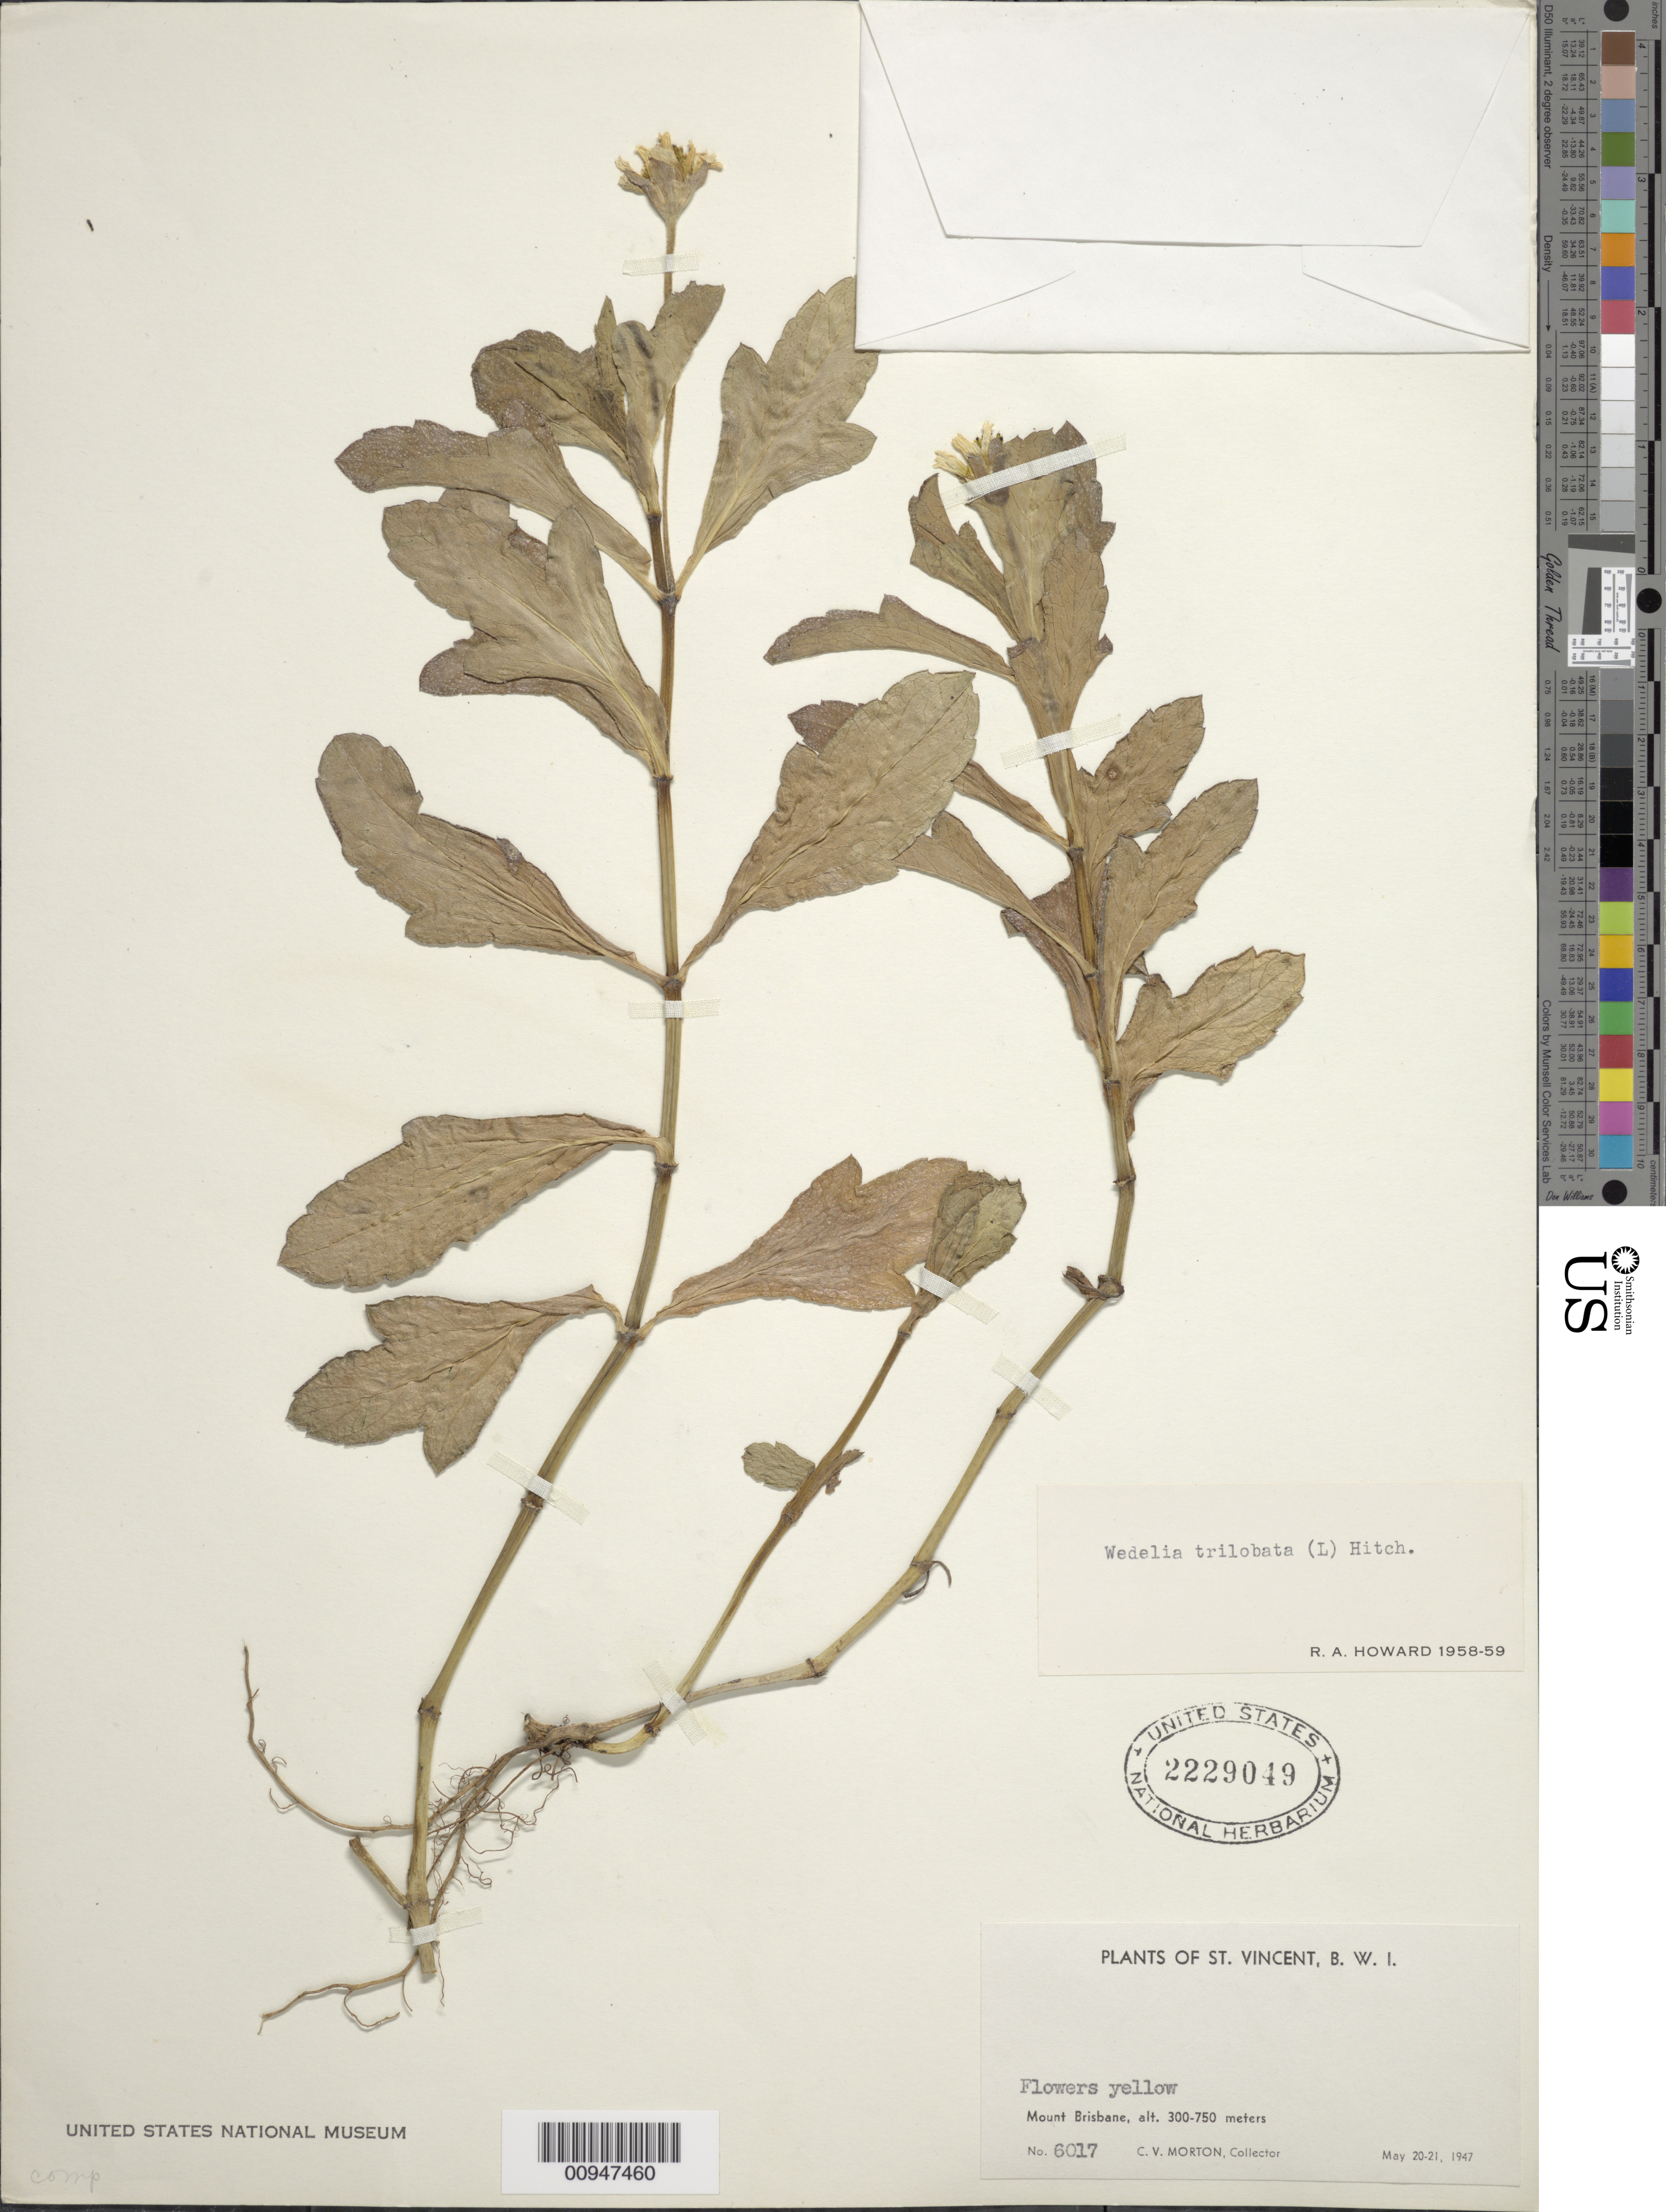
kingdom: Plantae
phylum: Tracheophyta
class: Magnoliopsida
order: Asterales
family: Asteraceae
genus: Sphagneticola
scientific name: Sphagneticola trilobata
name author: (L.) Pruski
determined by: Howard, R. A.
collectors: C. V. Morton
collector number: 6017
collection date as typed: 20 May 1947 to 21 May 1947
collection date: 1947-05-20/1947-05-21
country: St. Vincent - Grenadines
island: St. Vincent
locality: Mount Brisbane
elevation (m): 300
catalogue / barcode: US 2229049